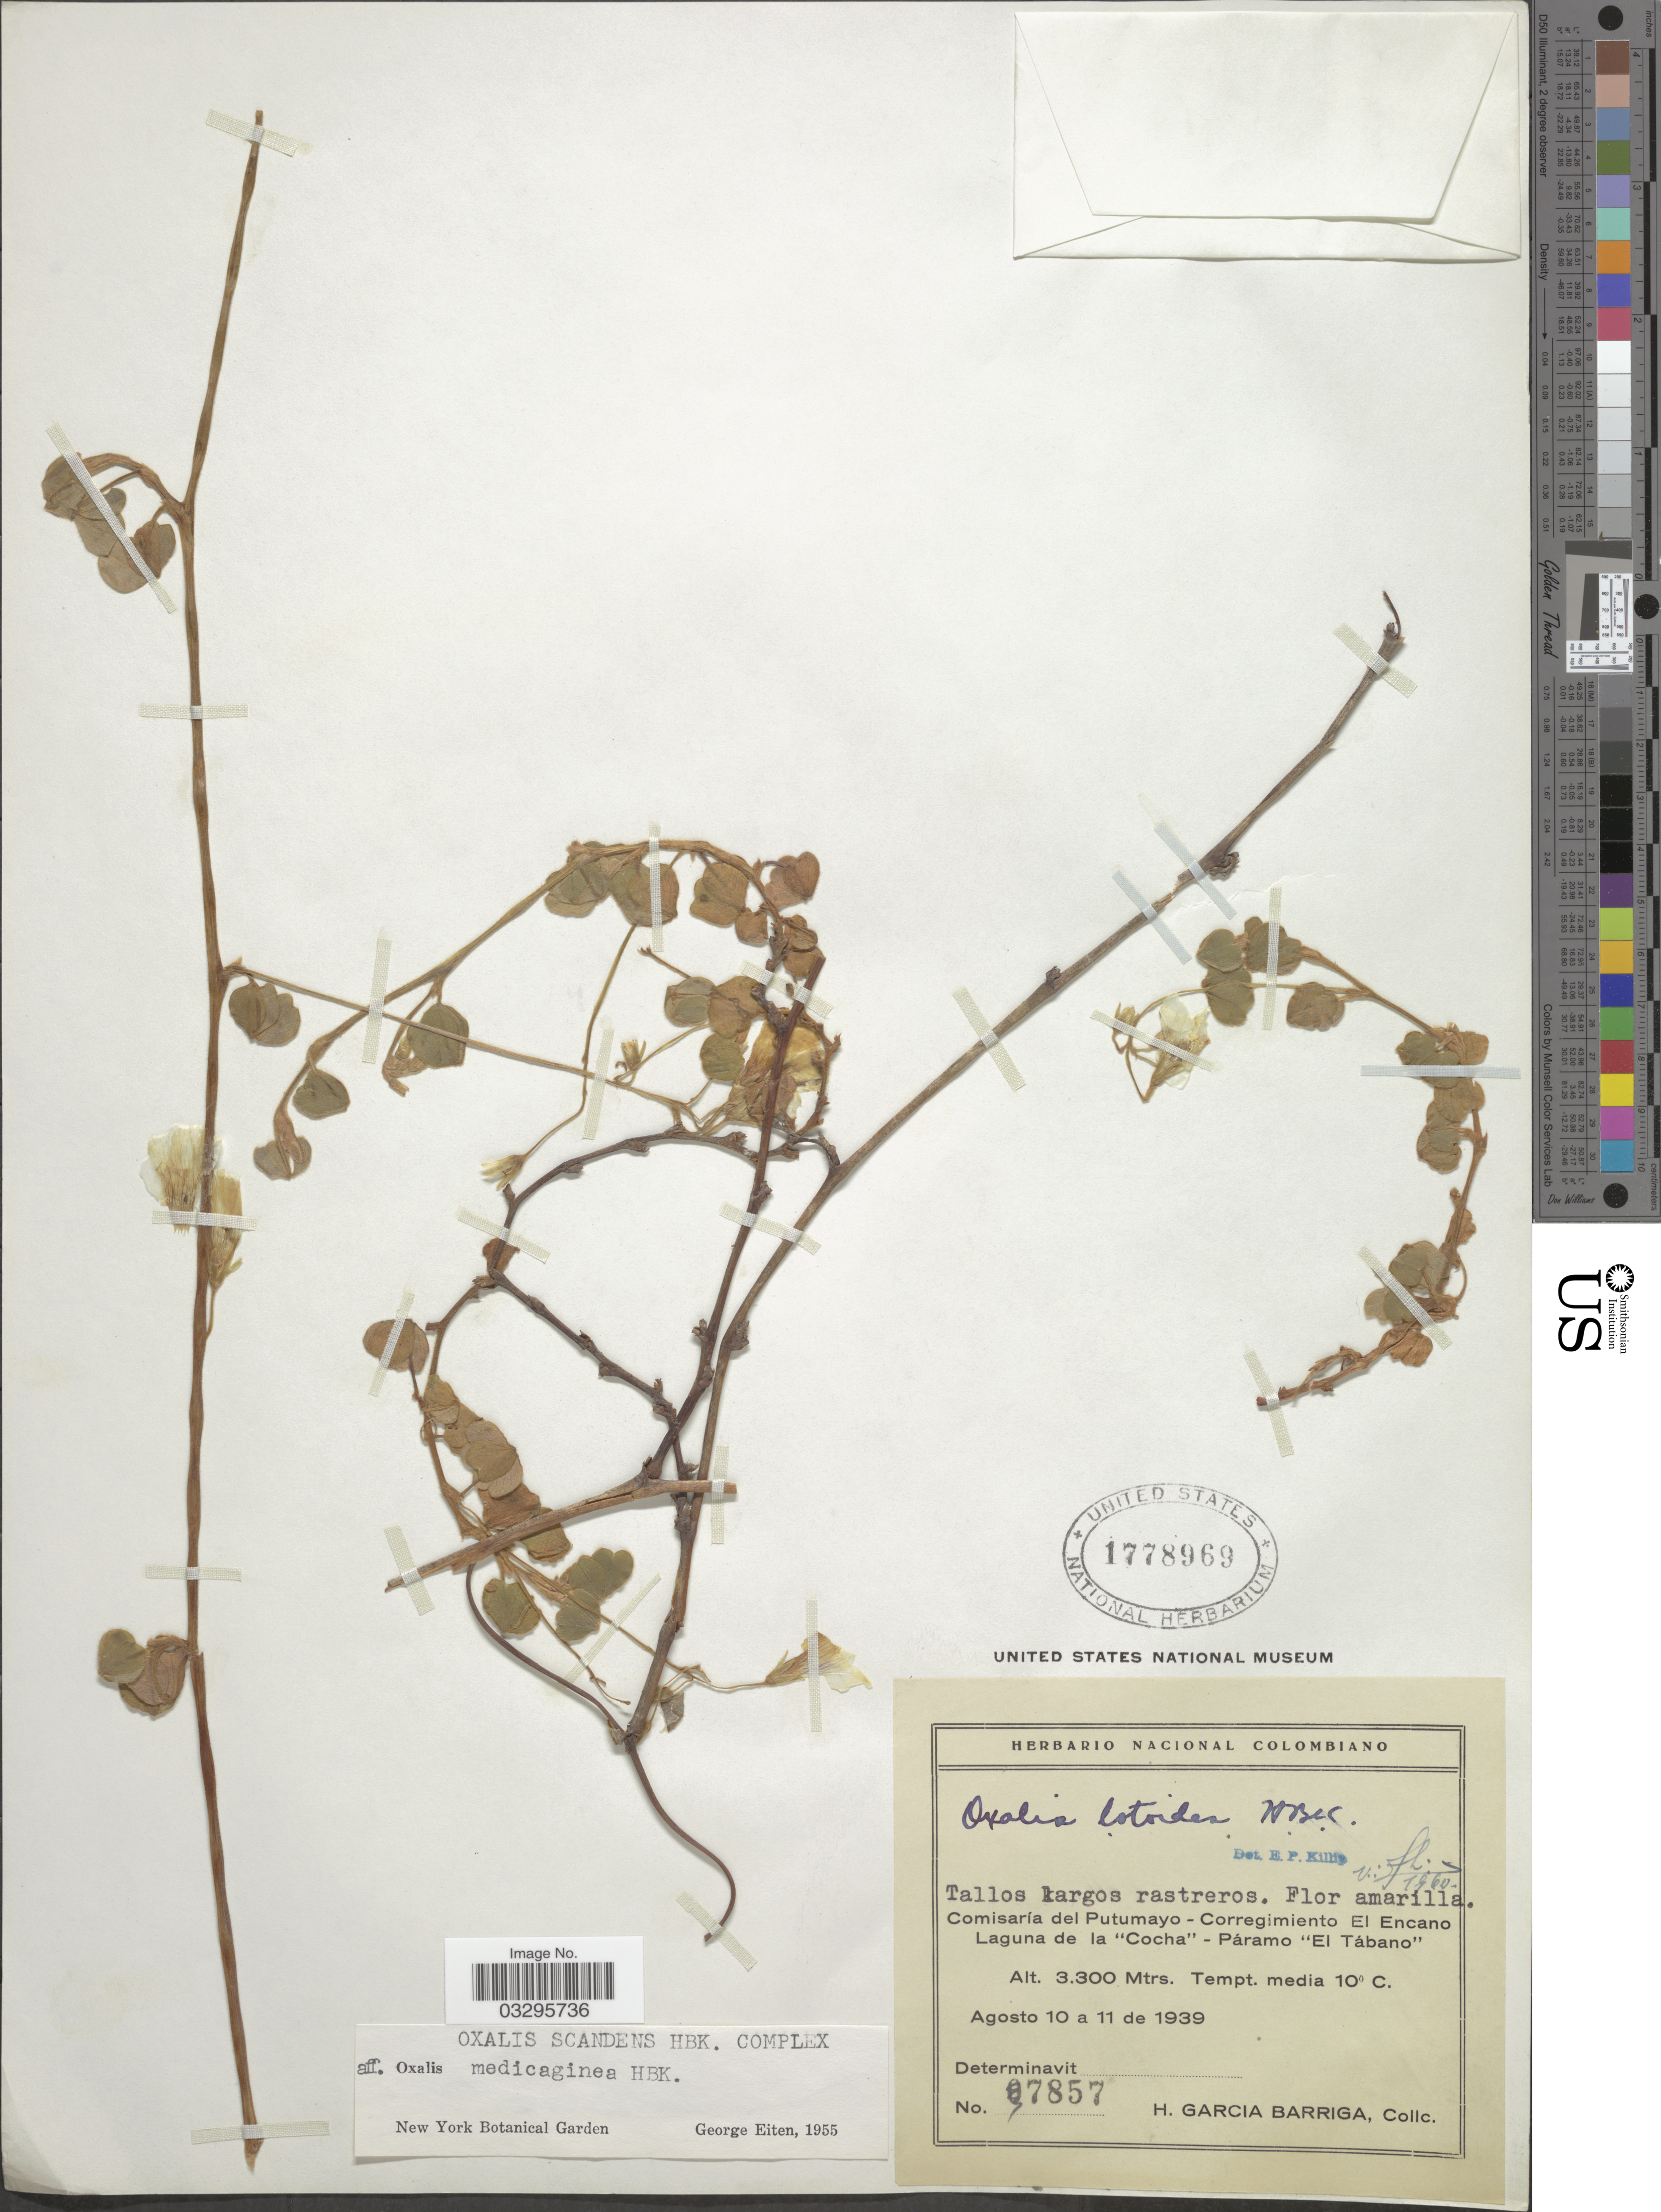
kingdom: Plantae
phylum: Tracheophyta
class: Magnoliopsida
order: Oxalidales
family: Oxalidaceae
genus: Oxalis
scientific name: Oxalis lotoides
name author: Kunth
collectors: H. García Barriga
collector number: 7857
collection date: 1939-08-10/1939-08-11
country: Colombia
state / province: Putumayo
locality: Comisaría del Putumayo - Corregimiento El Encano, Laguna de la "Cocha" - Páramo "El Tábano".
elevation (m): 3300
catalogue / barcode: US 1778969